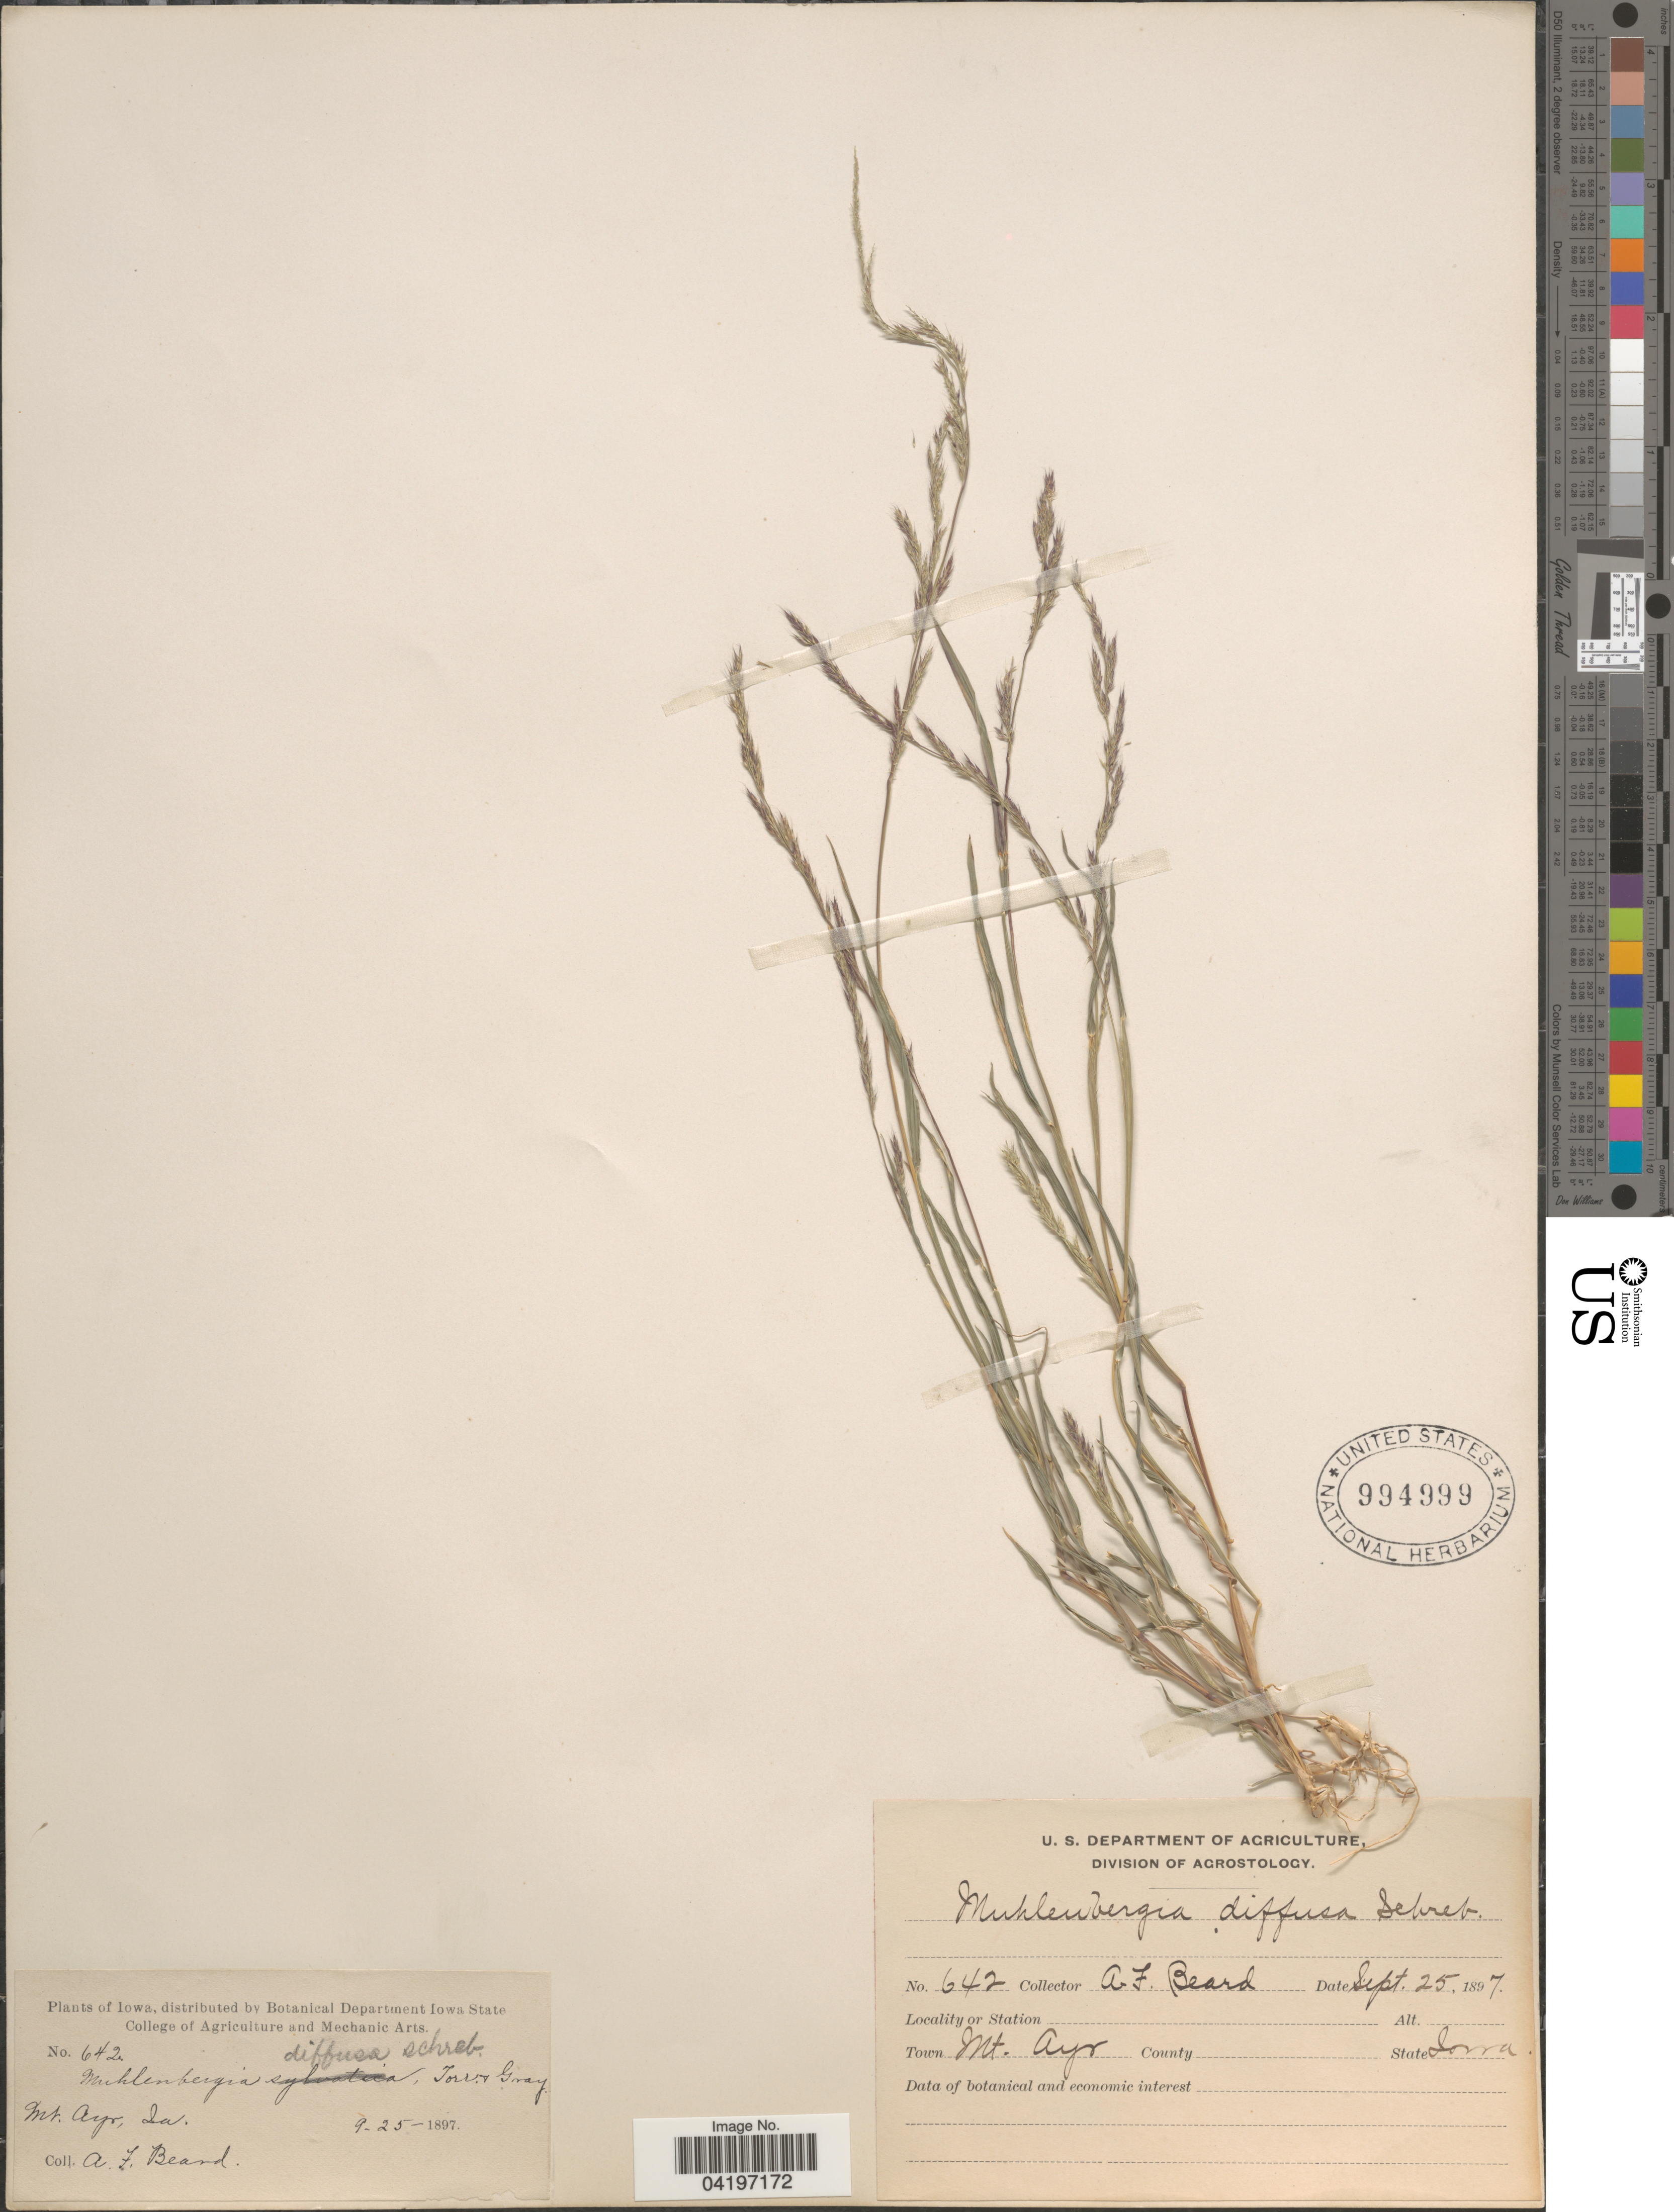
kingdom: Plantae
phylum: Tracheophyta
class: Liliopsida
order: Poales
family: Poaceae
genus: Muhlenbergia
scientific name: Muhlenbergia schreberi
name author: J.F. Gmel.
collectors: A. Beard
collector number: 642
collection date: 1897-09-25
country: United States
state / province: Iowa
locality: Town Mt. Ayr.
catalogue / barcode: US 994999